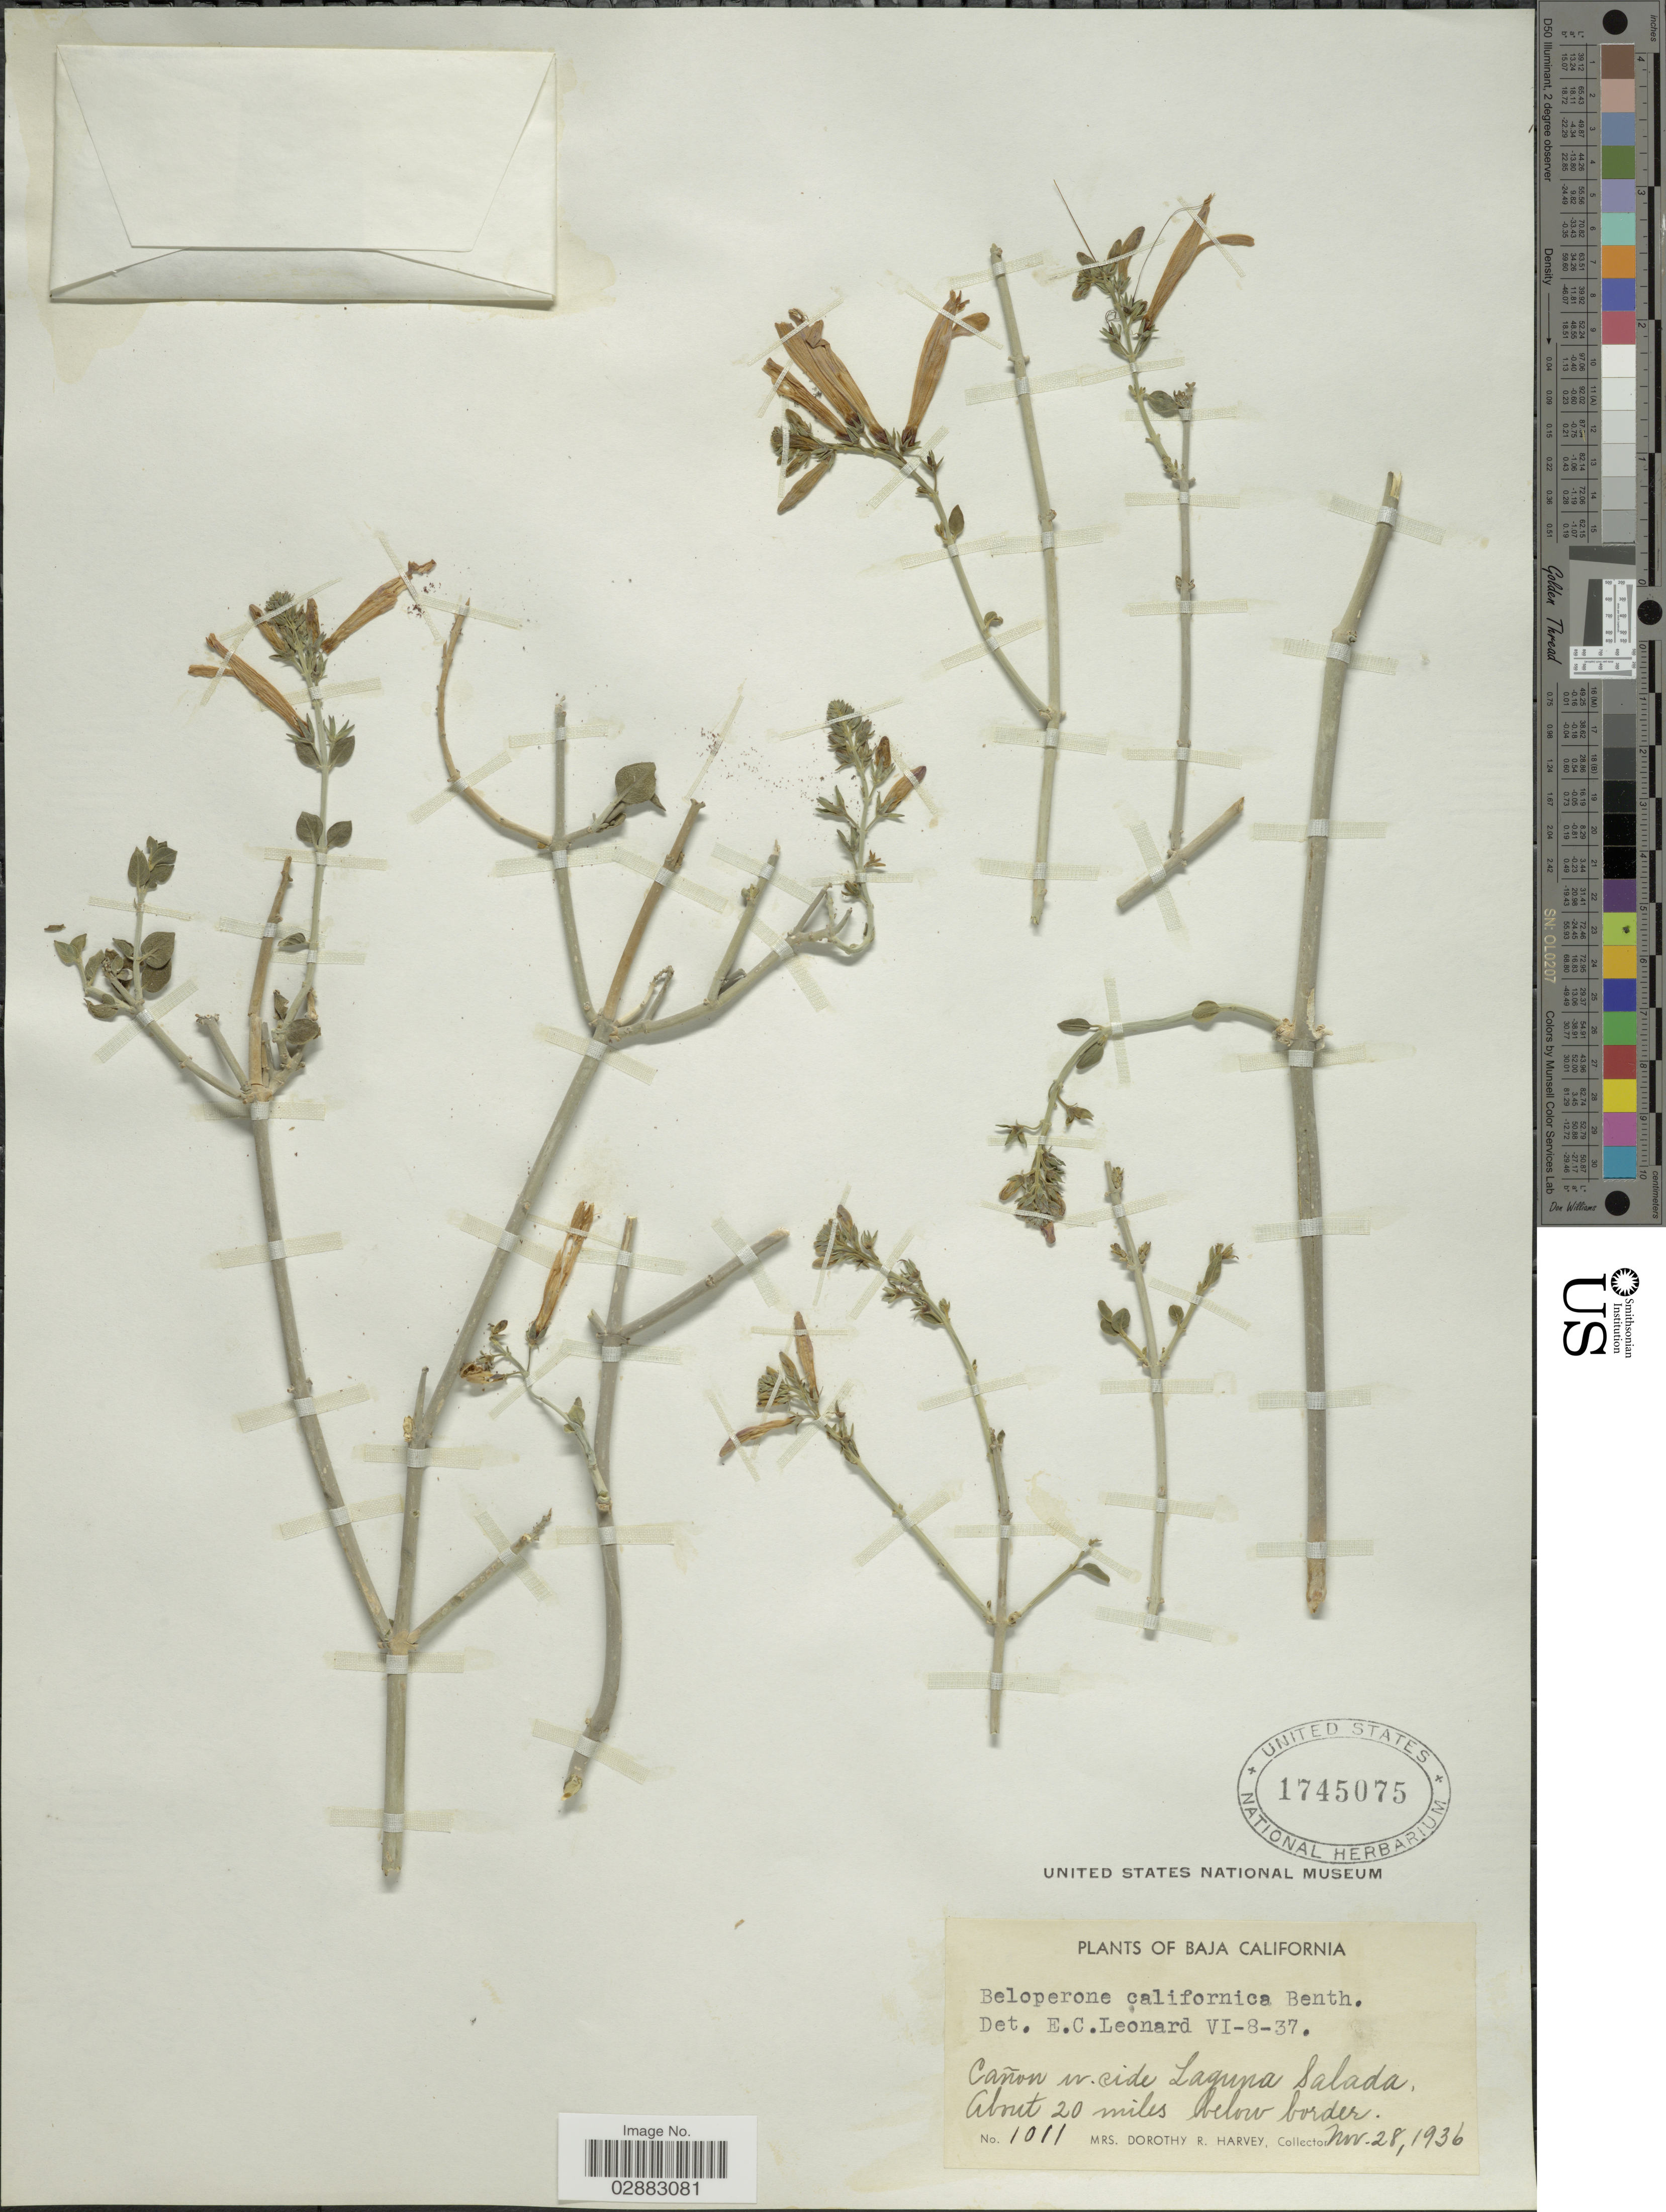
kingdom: Plantae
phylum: Tracheophyta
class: Magnoliopsida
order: Lamiales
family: Acanthaceae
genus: Beloperone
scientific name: Beloperone californica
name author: Benth.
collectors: Harvey, Mrs. D. R.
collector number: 1011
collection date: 1936-11-28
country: Mexico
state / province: Baja California Norte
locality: Cañon w. side Laguna Salada. About 20 miles below border.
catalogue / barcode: US 1745075